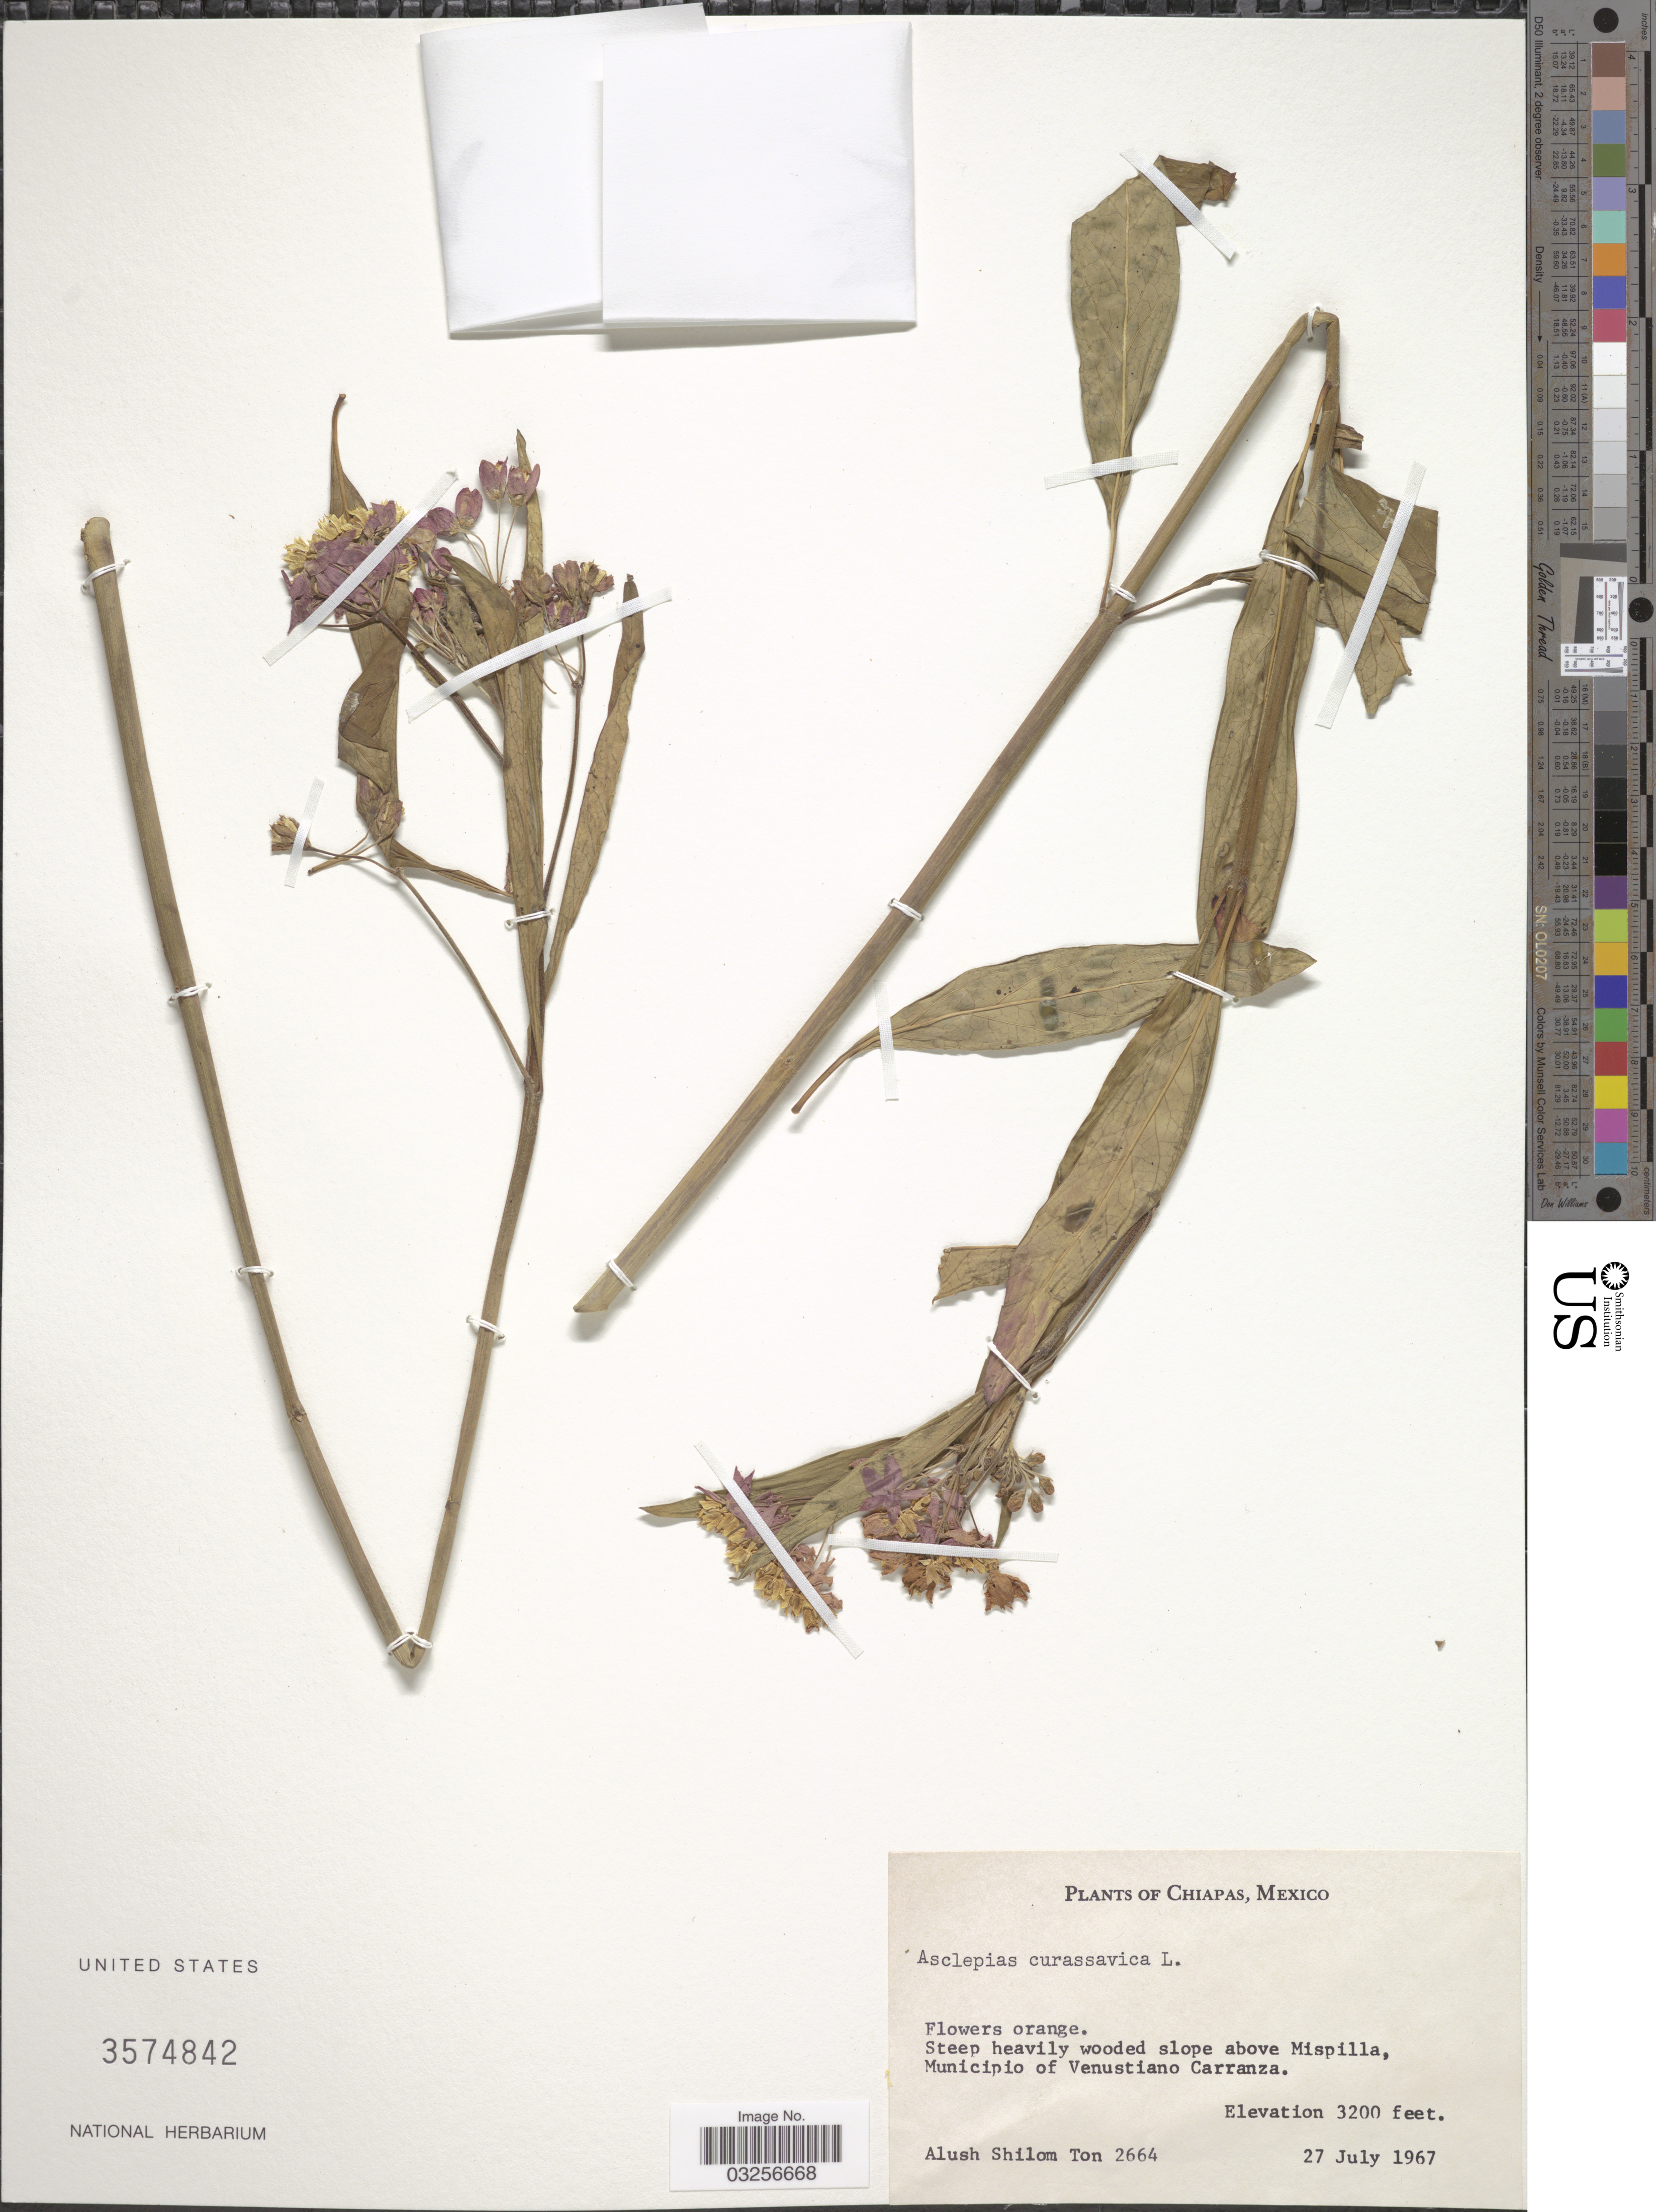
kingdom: Plantae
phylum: Tracheophyta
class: Magnoliopsida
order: Gentianales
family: Apocynaceae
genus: Asclepias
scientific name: Asclepias curassavica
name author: L.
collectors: A. M. Ton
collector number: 2664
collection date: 1967-07-27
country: Mexico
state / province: Chiapas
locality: Steep heavily wooded slope above Mispilla, Municipio of Venustiano Carranza.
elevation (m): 975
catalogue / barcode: US 3574842